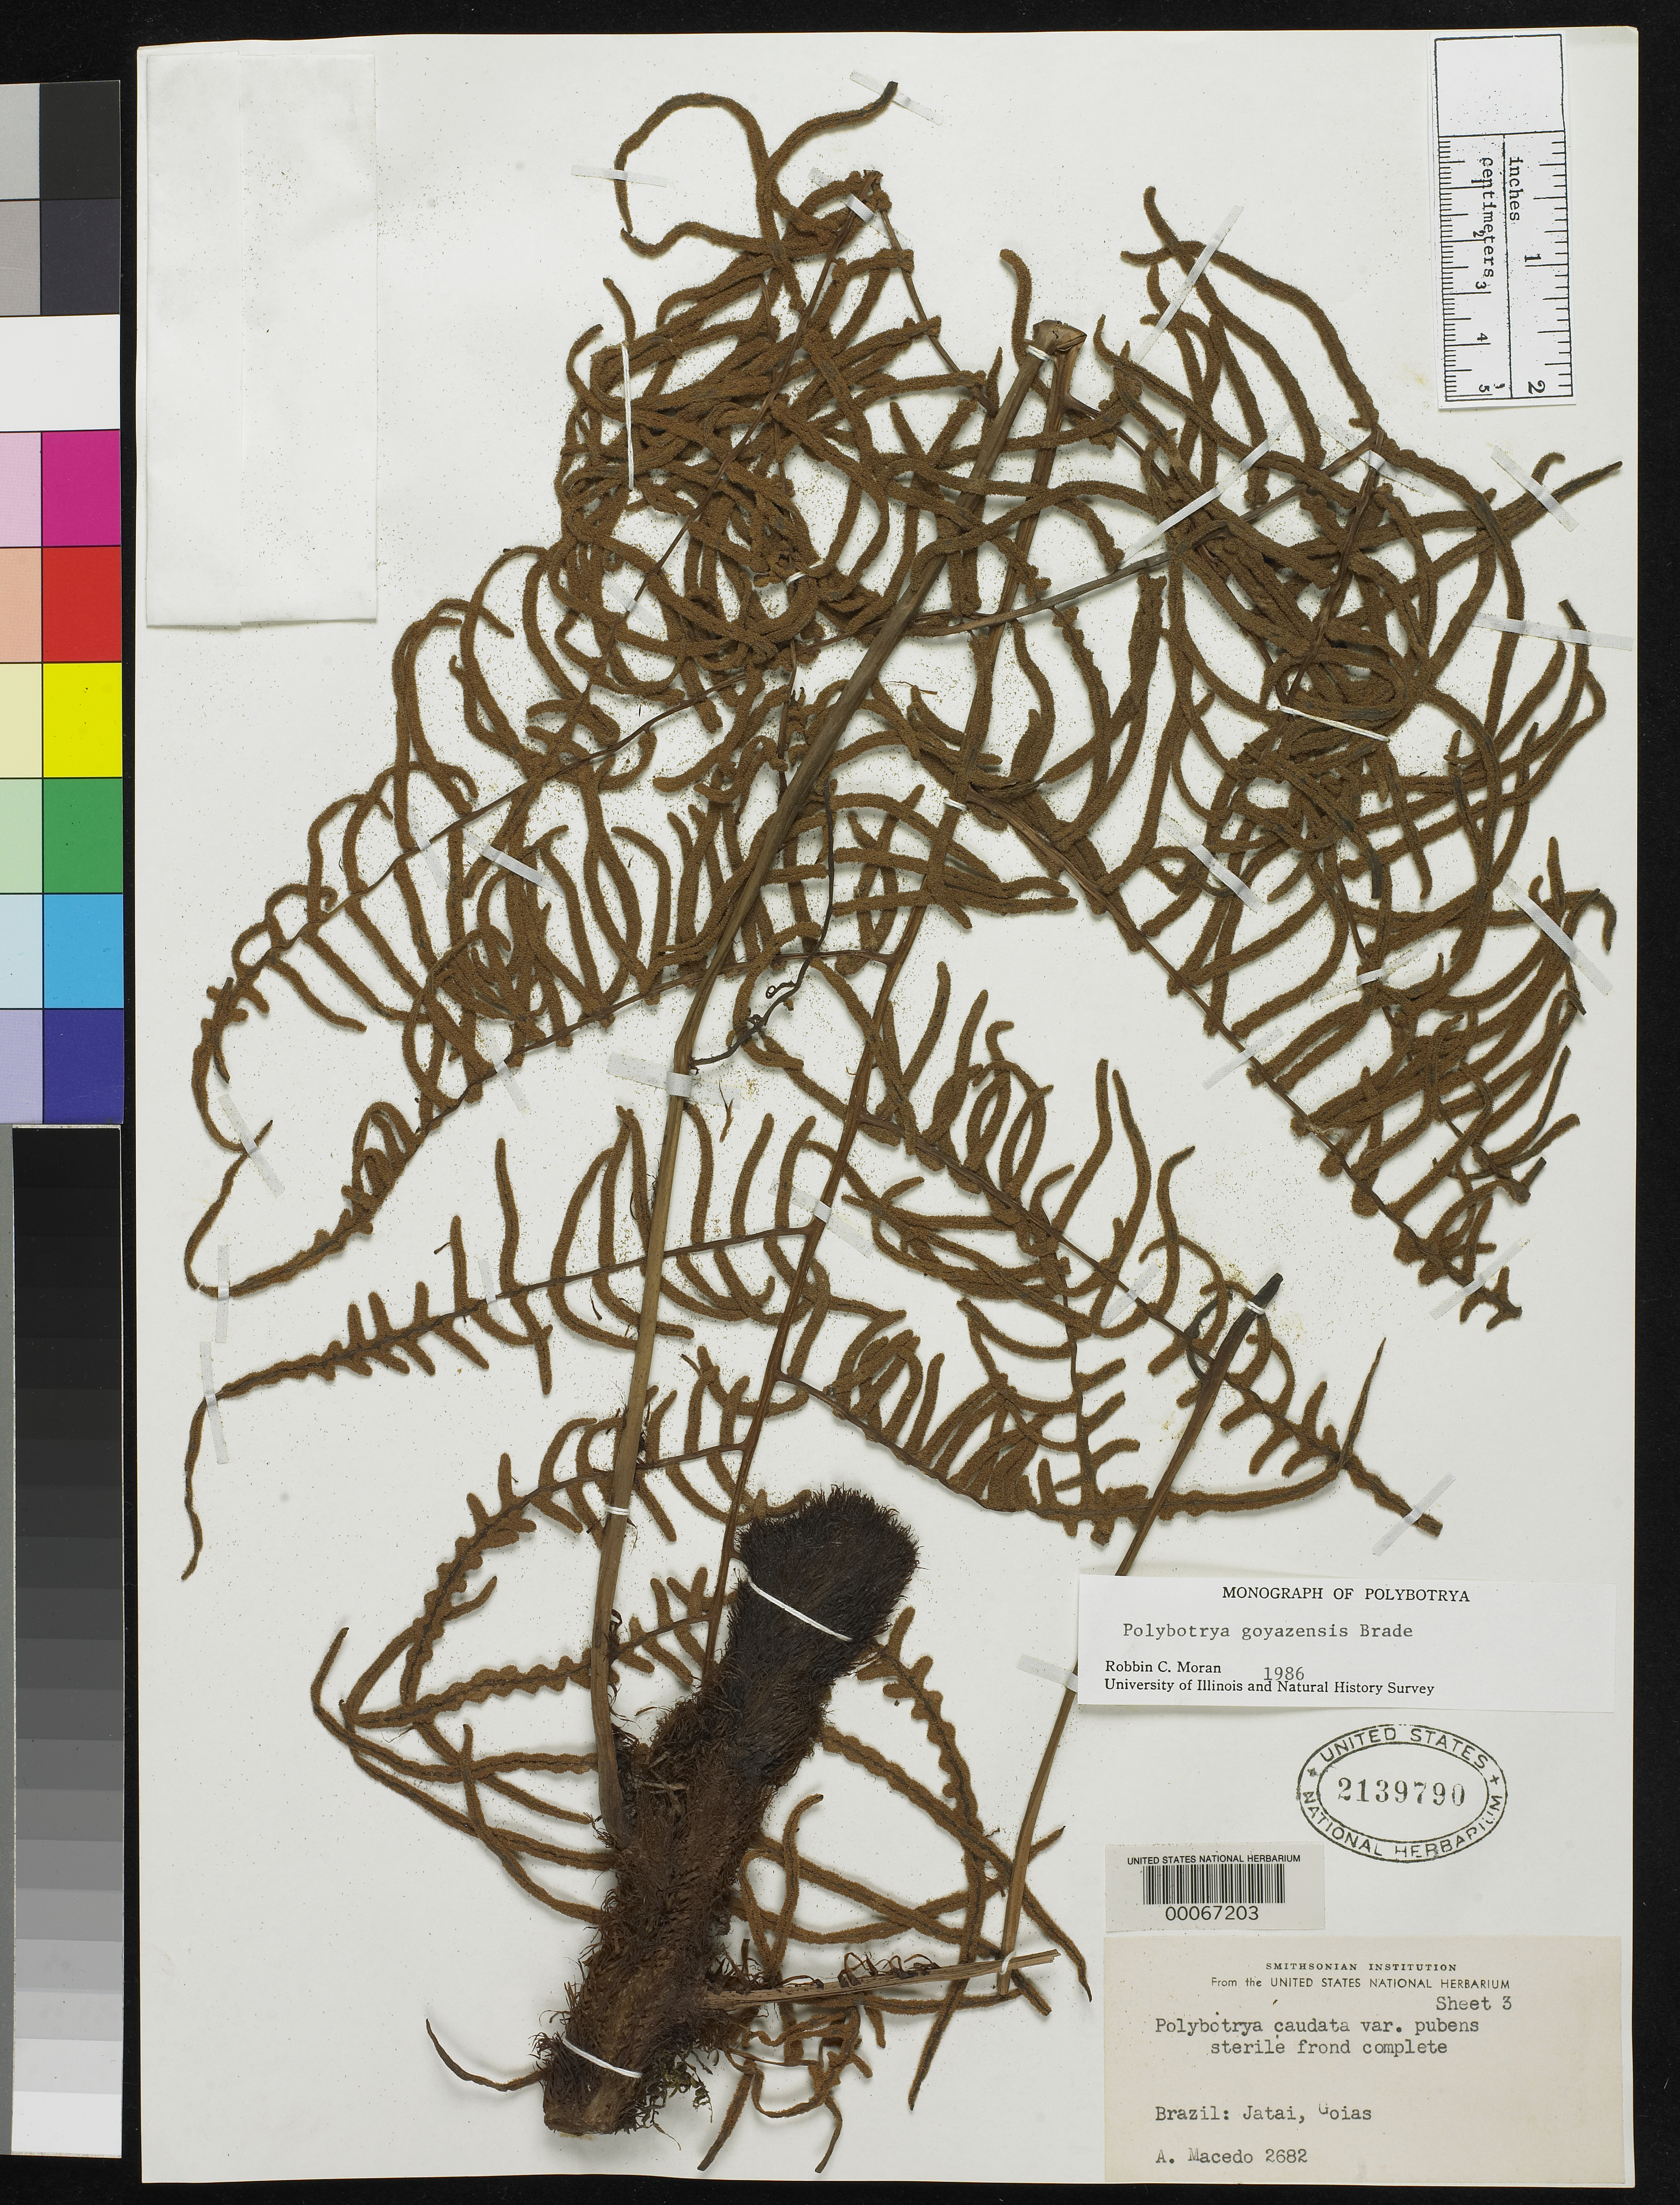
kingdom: Plantae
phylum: Tracheophyta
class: Polypodiopsida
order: Polypodiales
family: Dryopteridaceae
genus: Polybotrya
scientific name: Polybotrya macedoi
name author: Brade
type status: Isotype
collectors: A. Macedo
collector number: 2682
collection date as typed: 01 Nov 1950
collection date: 1950-11-01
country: Brazil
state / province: Goiás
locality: Jatai.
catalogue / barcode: US 2139790